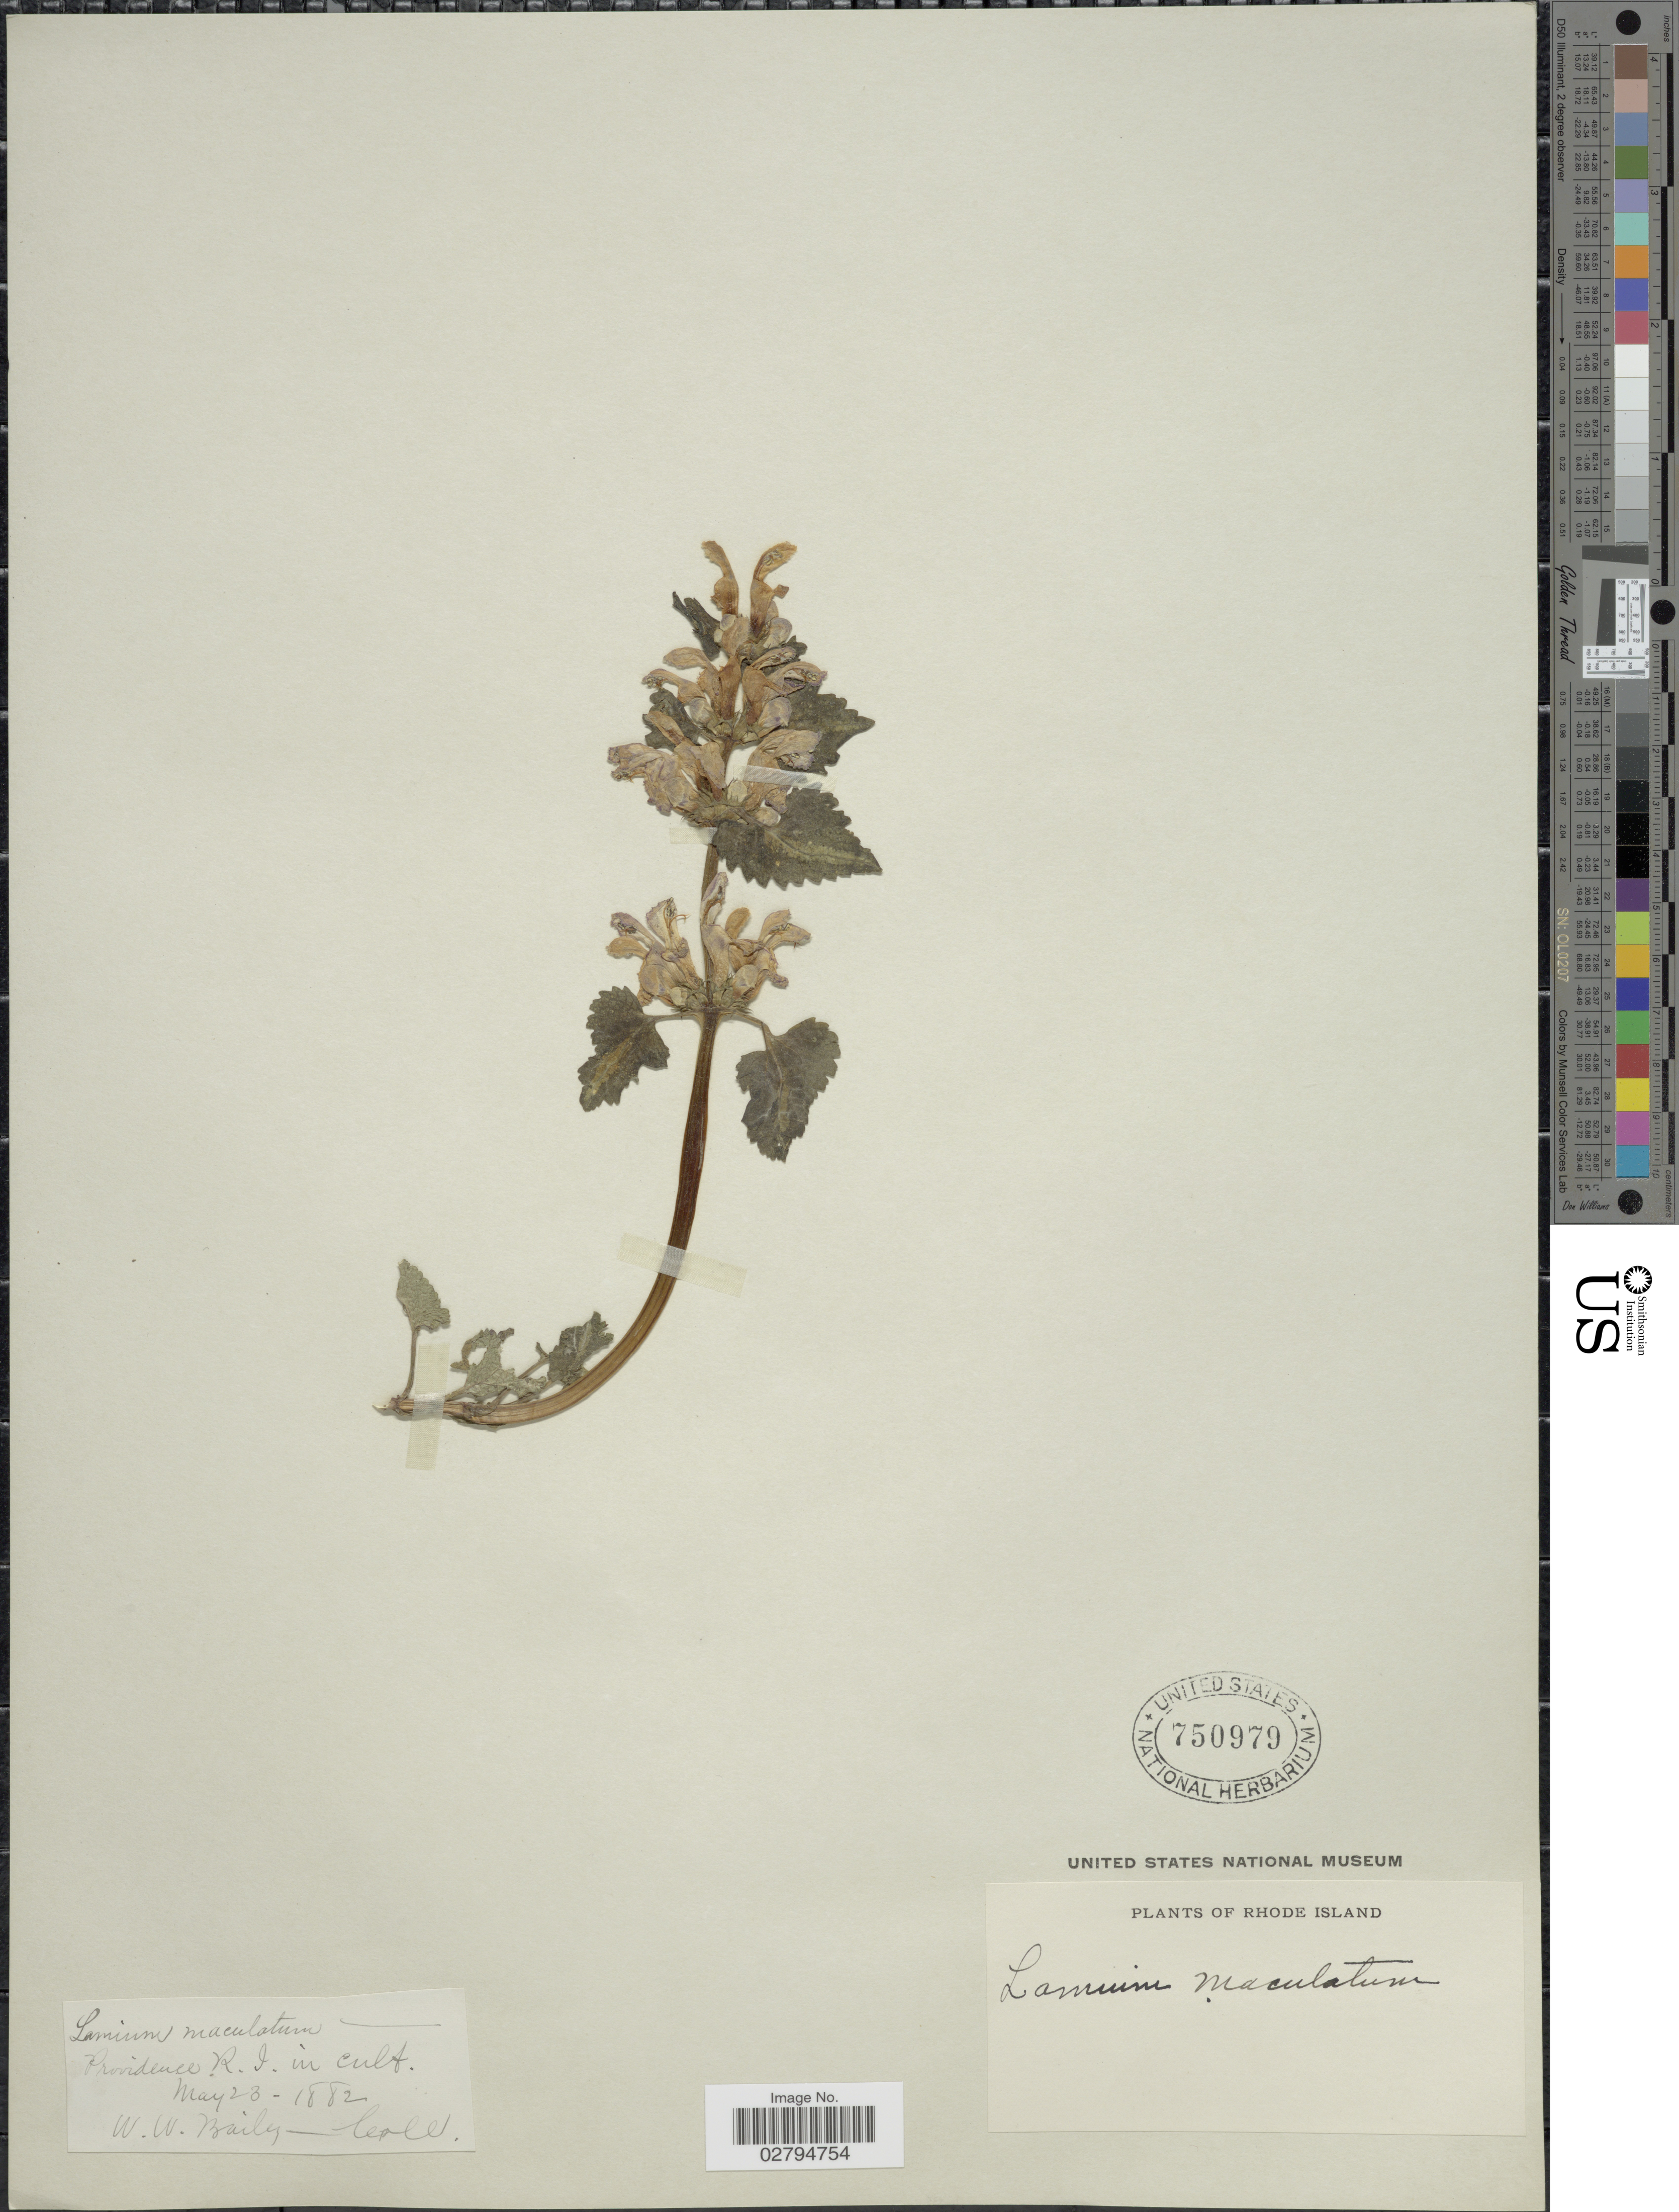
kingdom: Plantae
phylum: Tracheophyta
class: Magnoliopsida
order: Lamiales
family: Lamiaceae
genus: Lamium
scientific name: Lamium maculatum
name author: (L.) L.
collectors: W. W. Bailey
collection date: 1882-05-23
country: United States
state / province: Rhode Island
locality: Providence R.I.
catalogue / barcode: US 750979